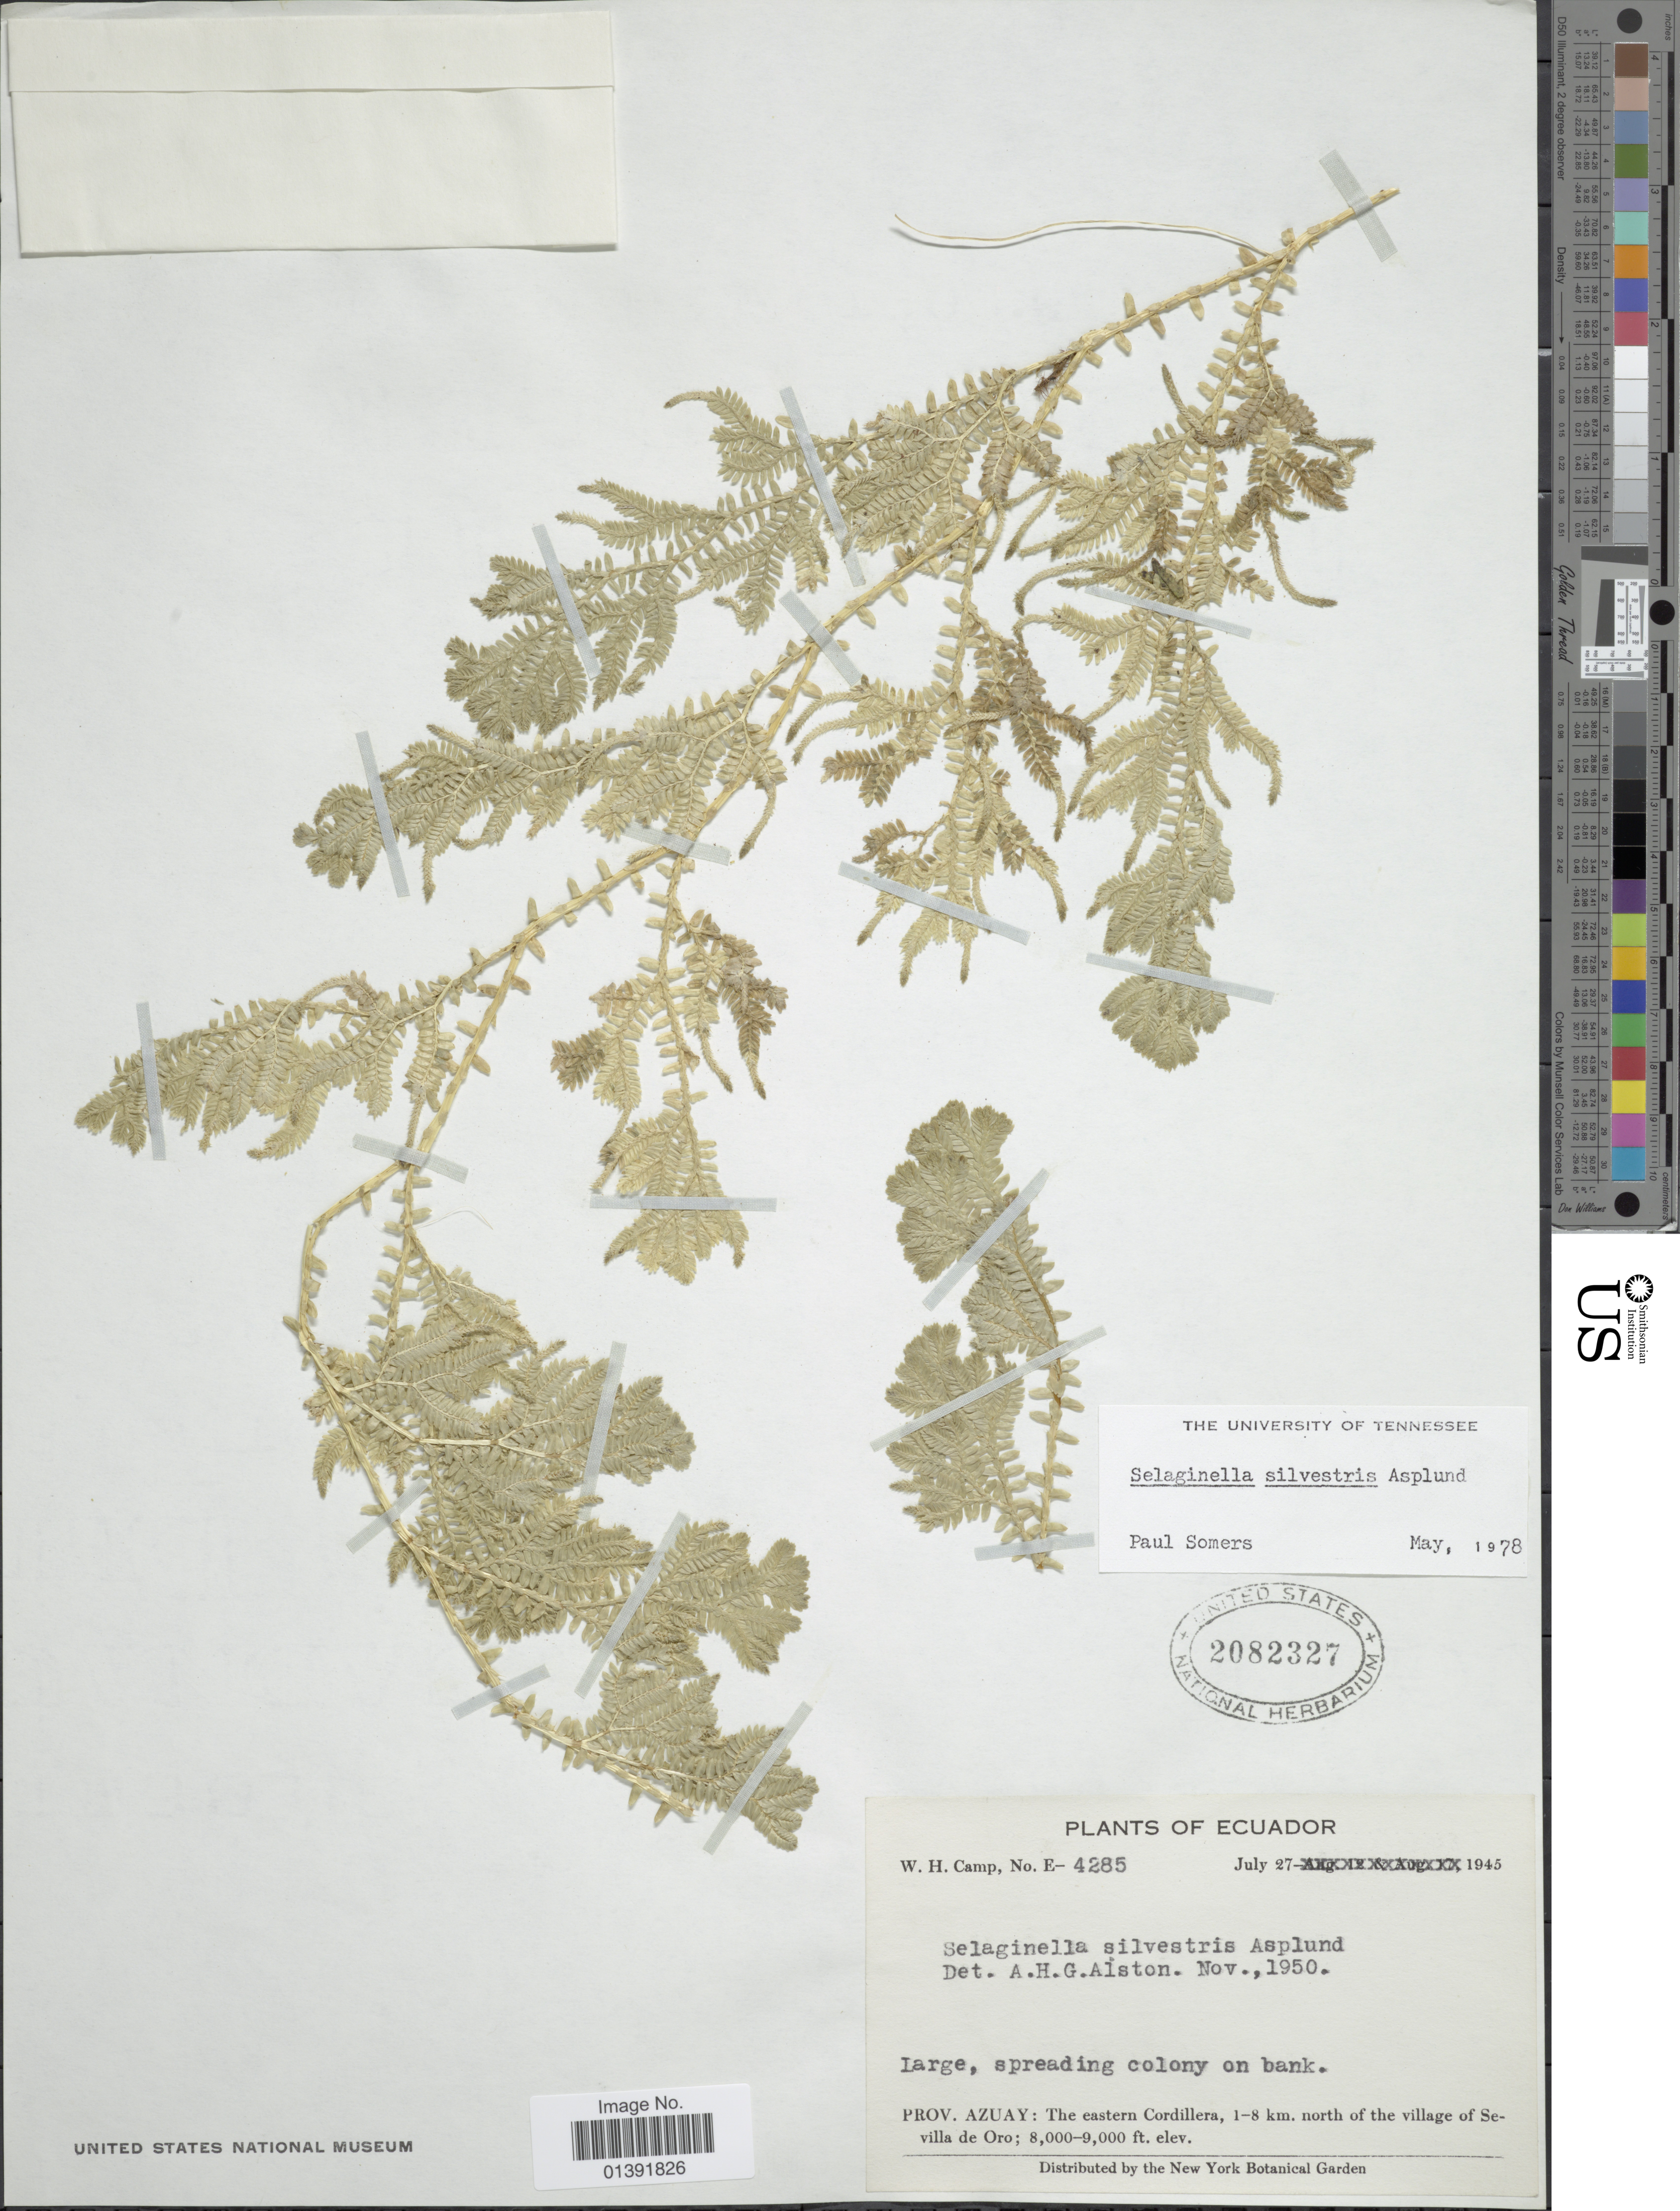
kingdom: Plantae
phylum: Tracheophyta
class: Lycopodiopsida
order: Selaginellales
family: Selaginellaceae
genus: Selaginella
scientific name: Selaginella silvestris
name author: Aspl.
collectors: W. H. Camp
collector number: E-4285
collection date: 1945-07-27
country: Ecuador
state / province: Azuay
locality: The eastern Cordillera, 1-8 km north of the village of Sevilla de Oro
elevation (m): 2438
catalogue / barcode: US 2082327